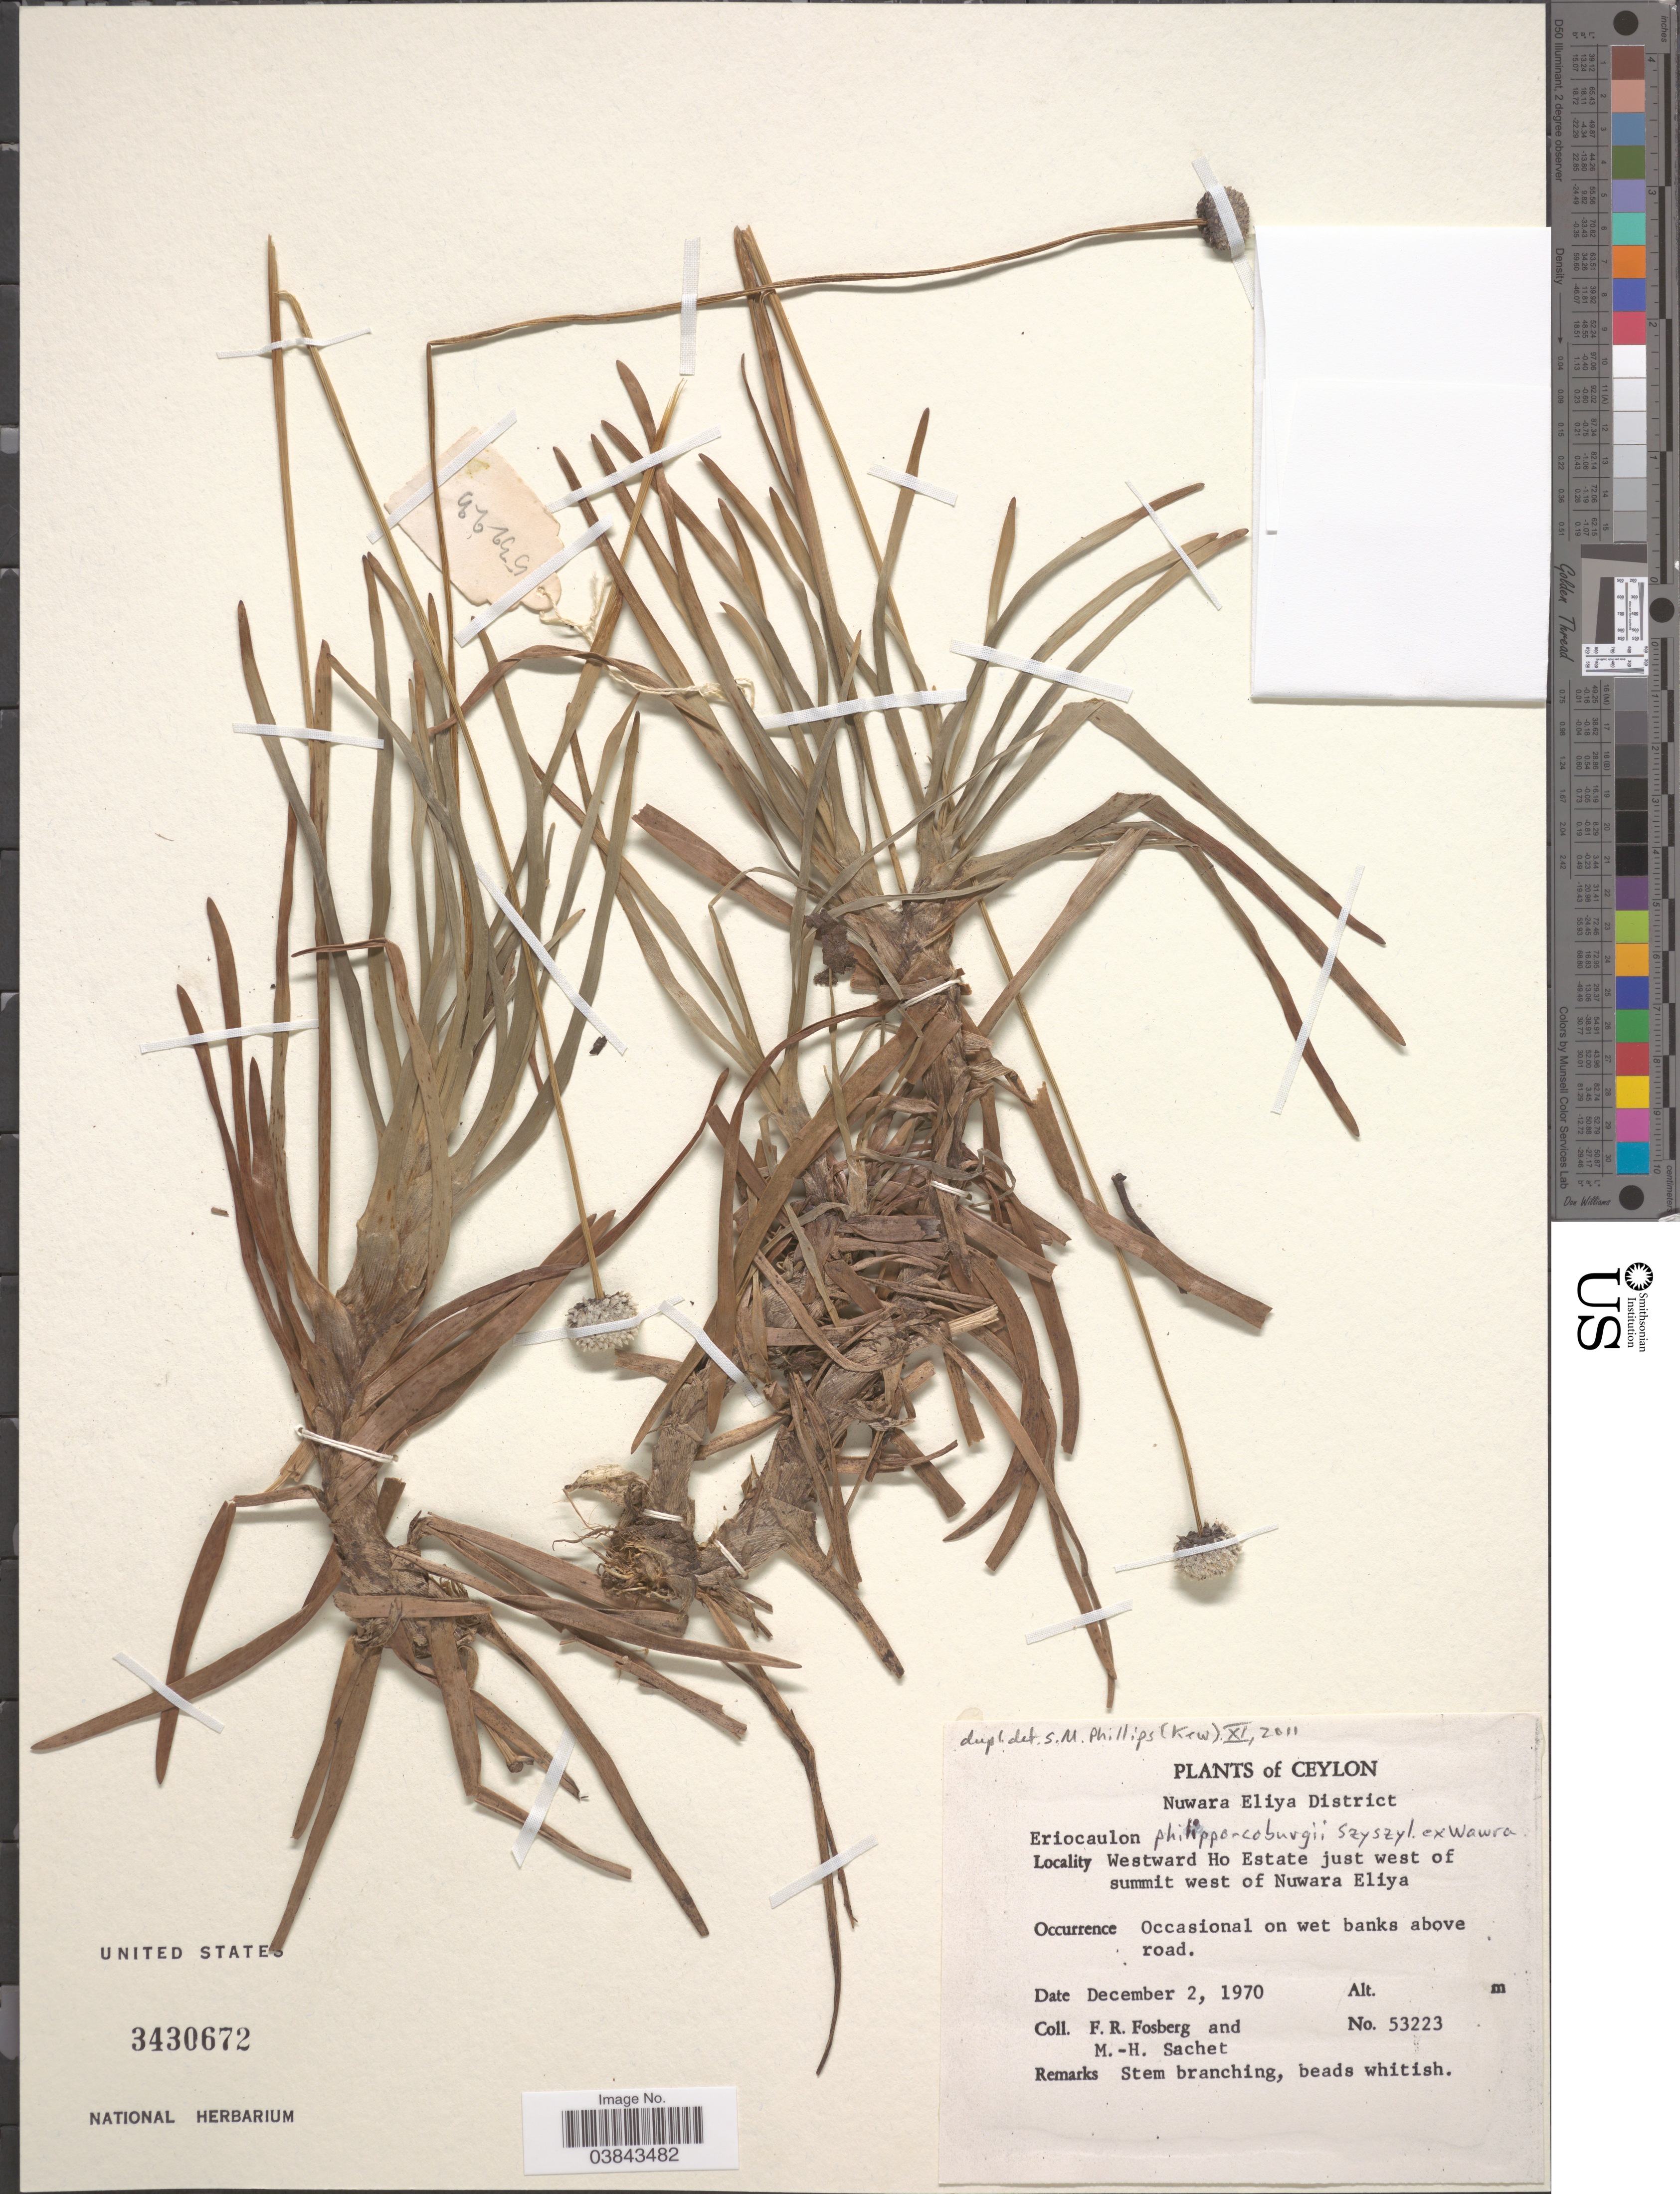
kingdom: Plantae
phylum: Tracheophyta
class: Liliopsida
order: Poales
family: Eriocaulaceae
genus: Eriocaulon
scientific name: Eriocaulon philippo-coburgii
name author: Szyszyl. ex Wawra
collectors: F. R. Fosberg & M.-H. Sachet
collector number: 53223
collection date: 1970-12-02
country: Sri Lanka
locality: Ceylon. Nuwara Eliya District. Westward Ho Estate just west of summit west of Nuwara Eliya.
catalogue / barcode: US 3430672